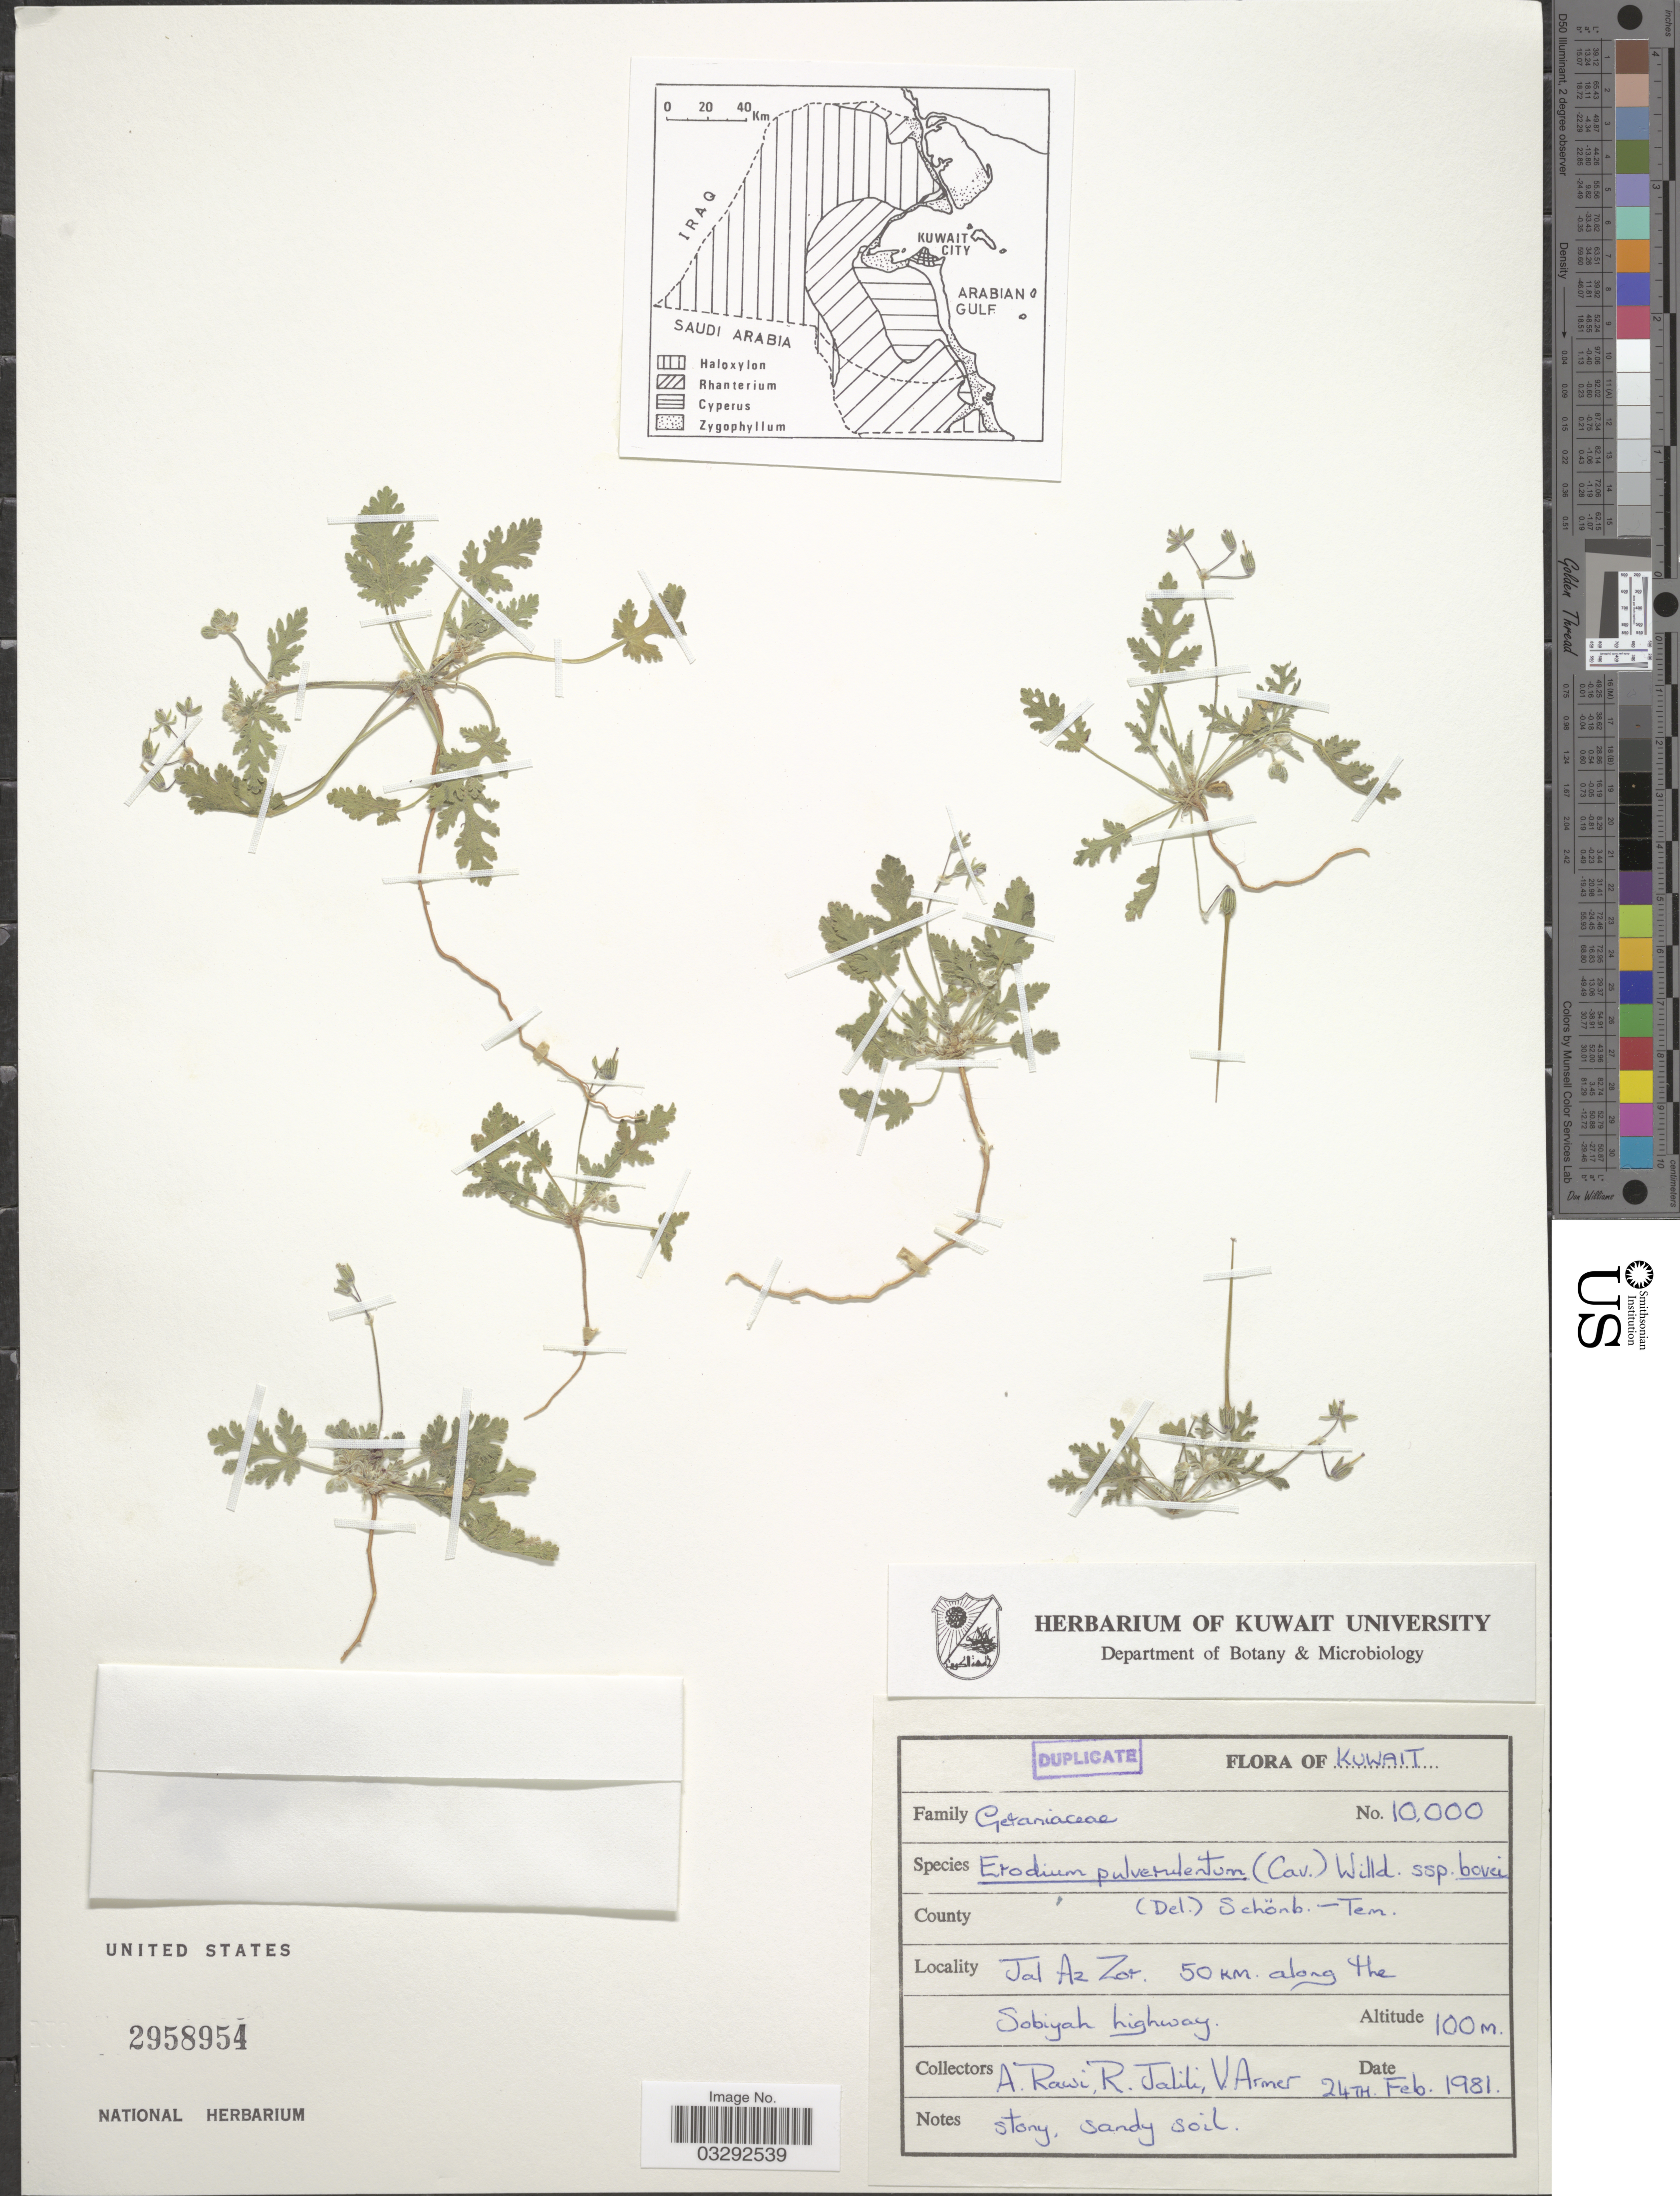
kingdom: Plantae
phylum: Tracheophyta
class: Magnoliopsida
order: Geraniales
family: Geraniaceae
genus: Erodium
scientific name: Erodium pulverulentum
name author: Willd.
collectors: A. Rawi, R. Jalili & V. Armet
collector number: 10000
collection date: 1981-02-24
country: Kuwait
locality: Jal Az Zor, 50 km along the Sobiyah highway.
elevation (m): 100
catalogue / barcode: US 2958954